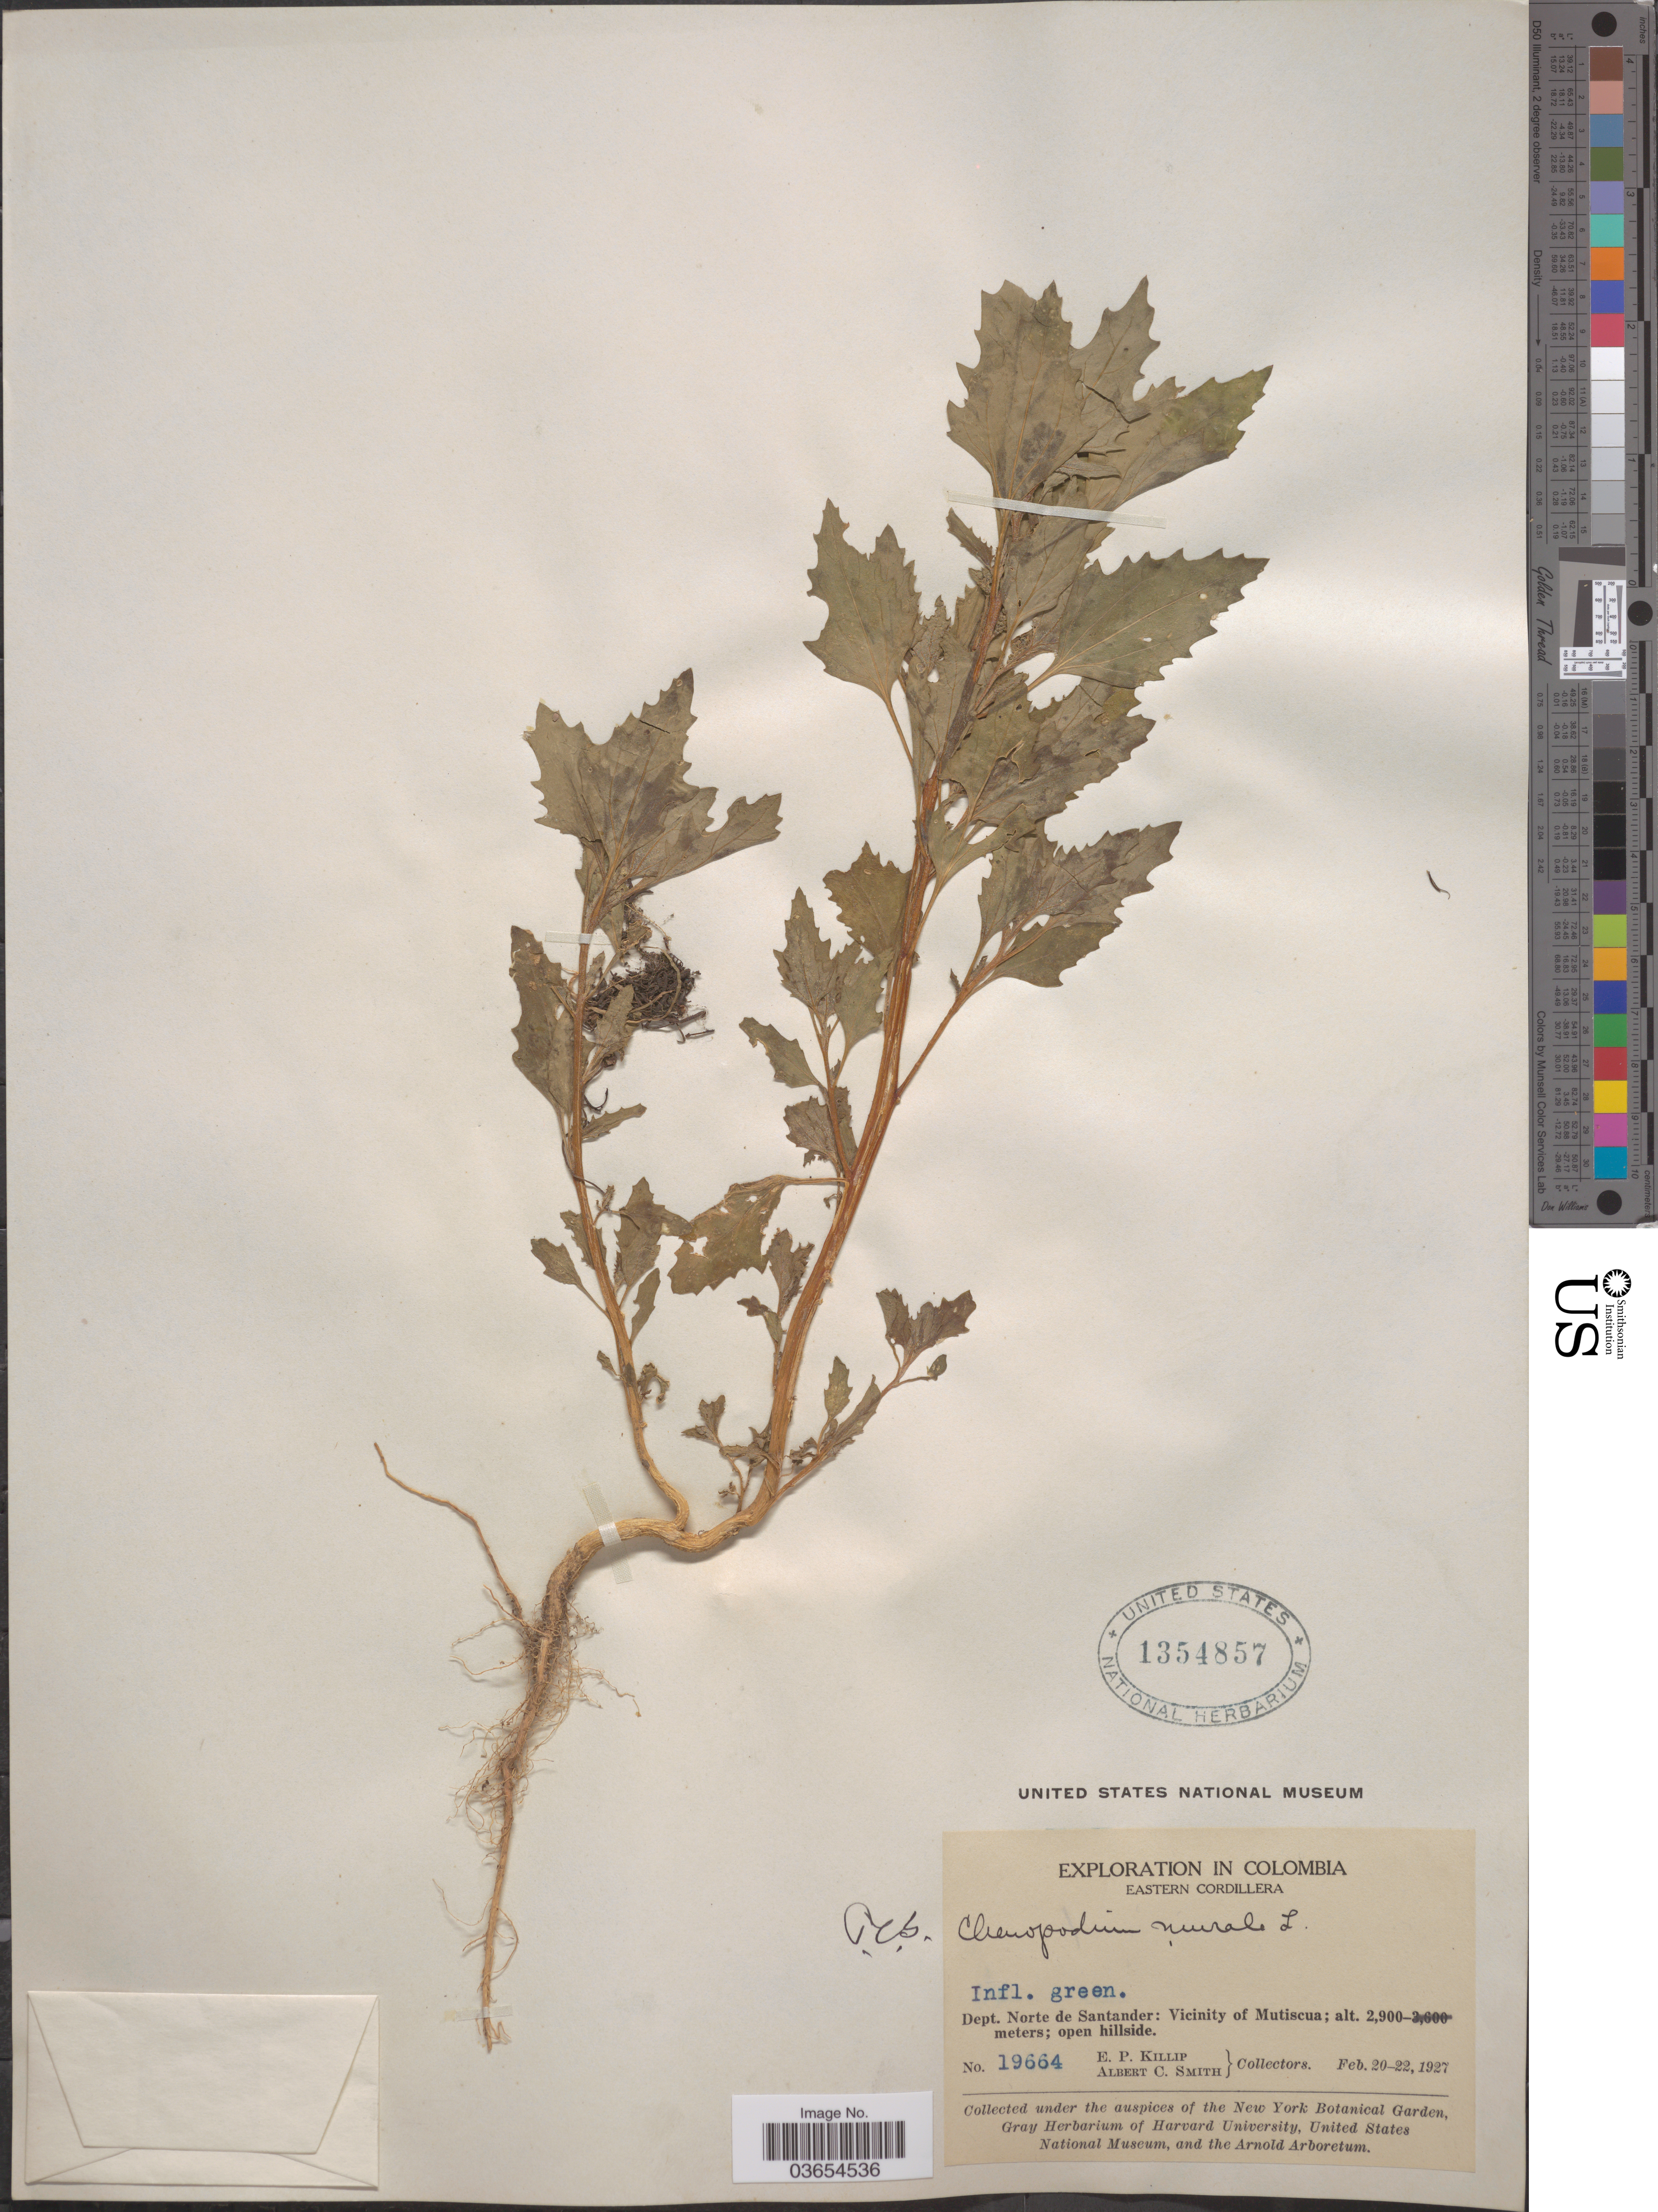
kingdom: Plantae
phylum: Tracheophyta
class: Magnoliopsida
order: Caryophyllales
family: Amaranthaceae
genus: Chenopodium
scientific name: Chenopodium murale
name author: L.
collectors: E. P. Killip & A. C. Smith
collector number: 19664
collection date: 1927-02-20/1927-02-22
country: Colombia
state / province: Norte de Santander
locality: Eastern Cordillera. Dept. Norte de Santander: Vicinity of Mutiscua.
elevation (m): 2900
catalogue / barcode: US 1354857